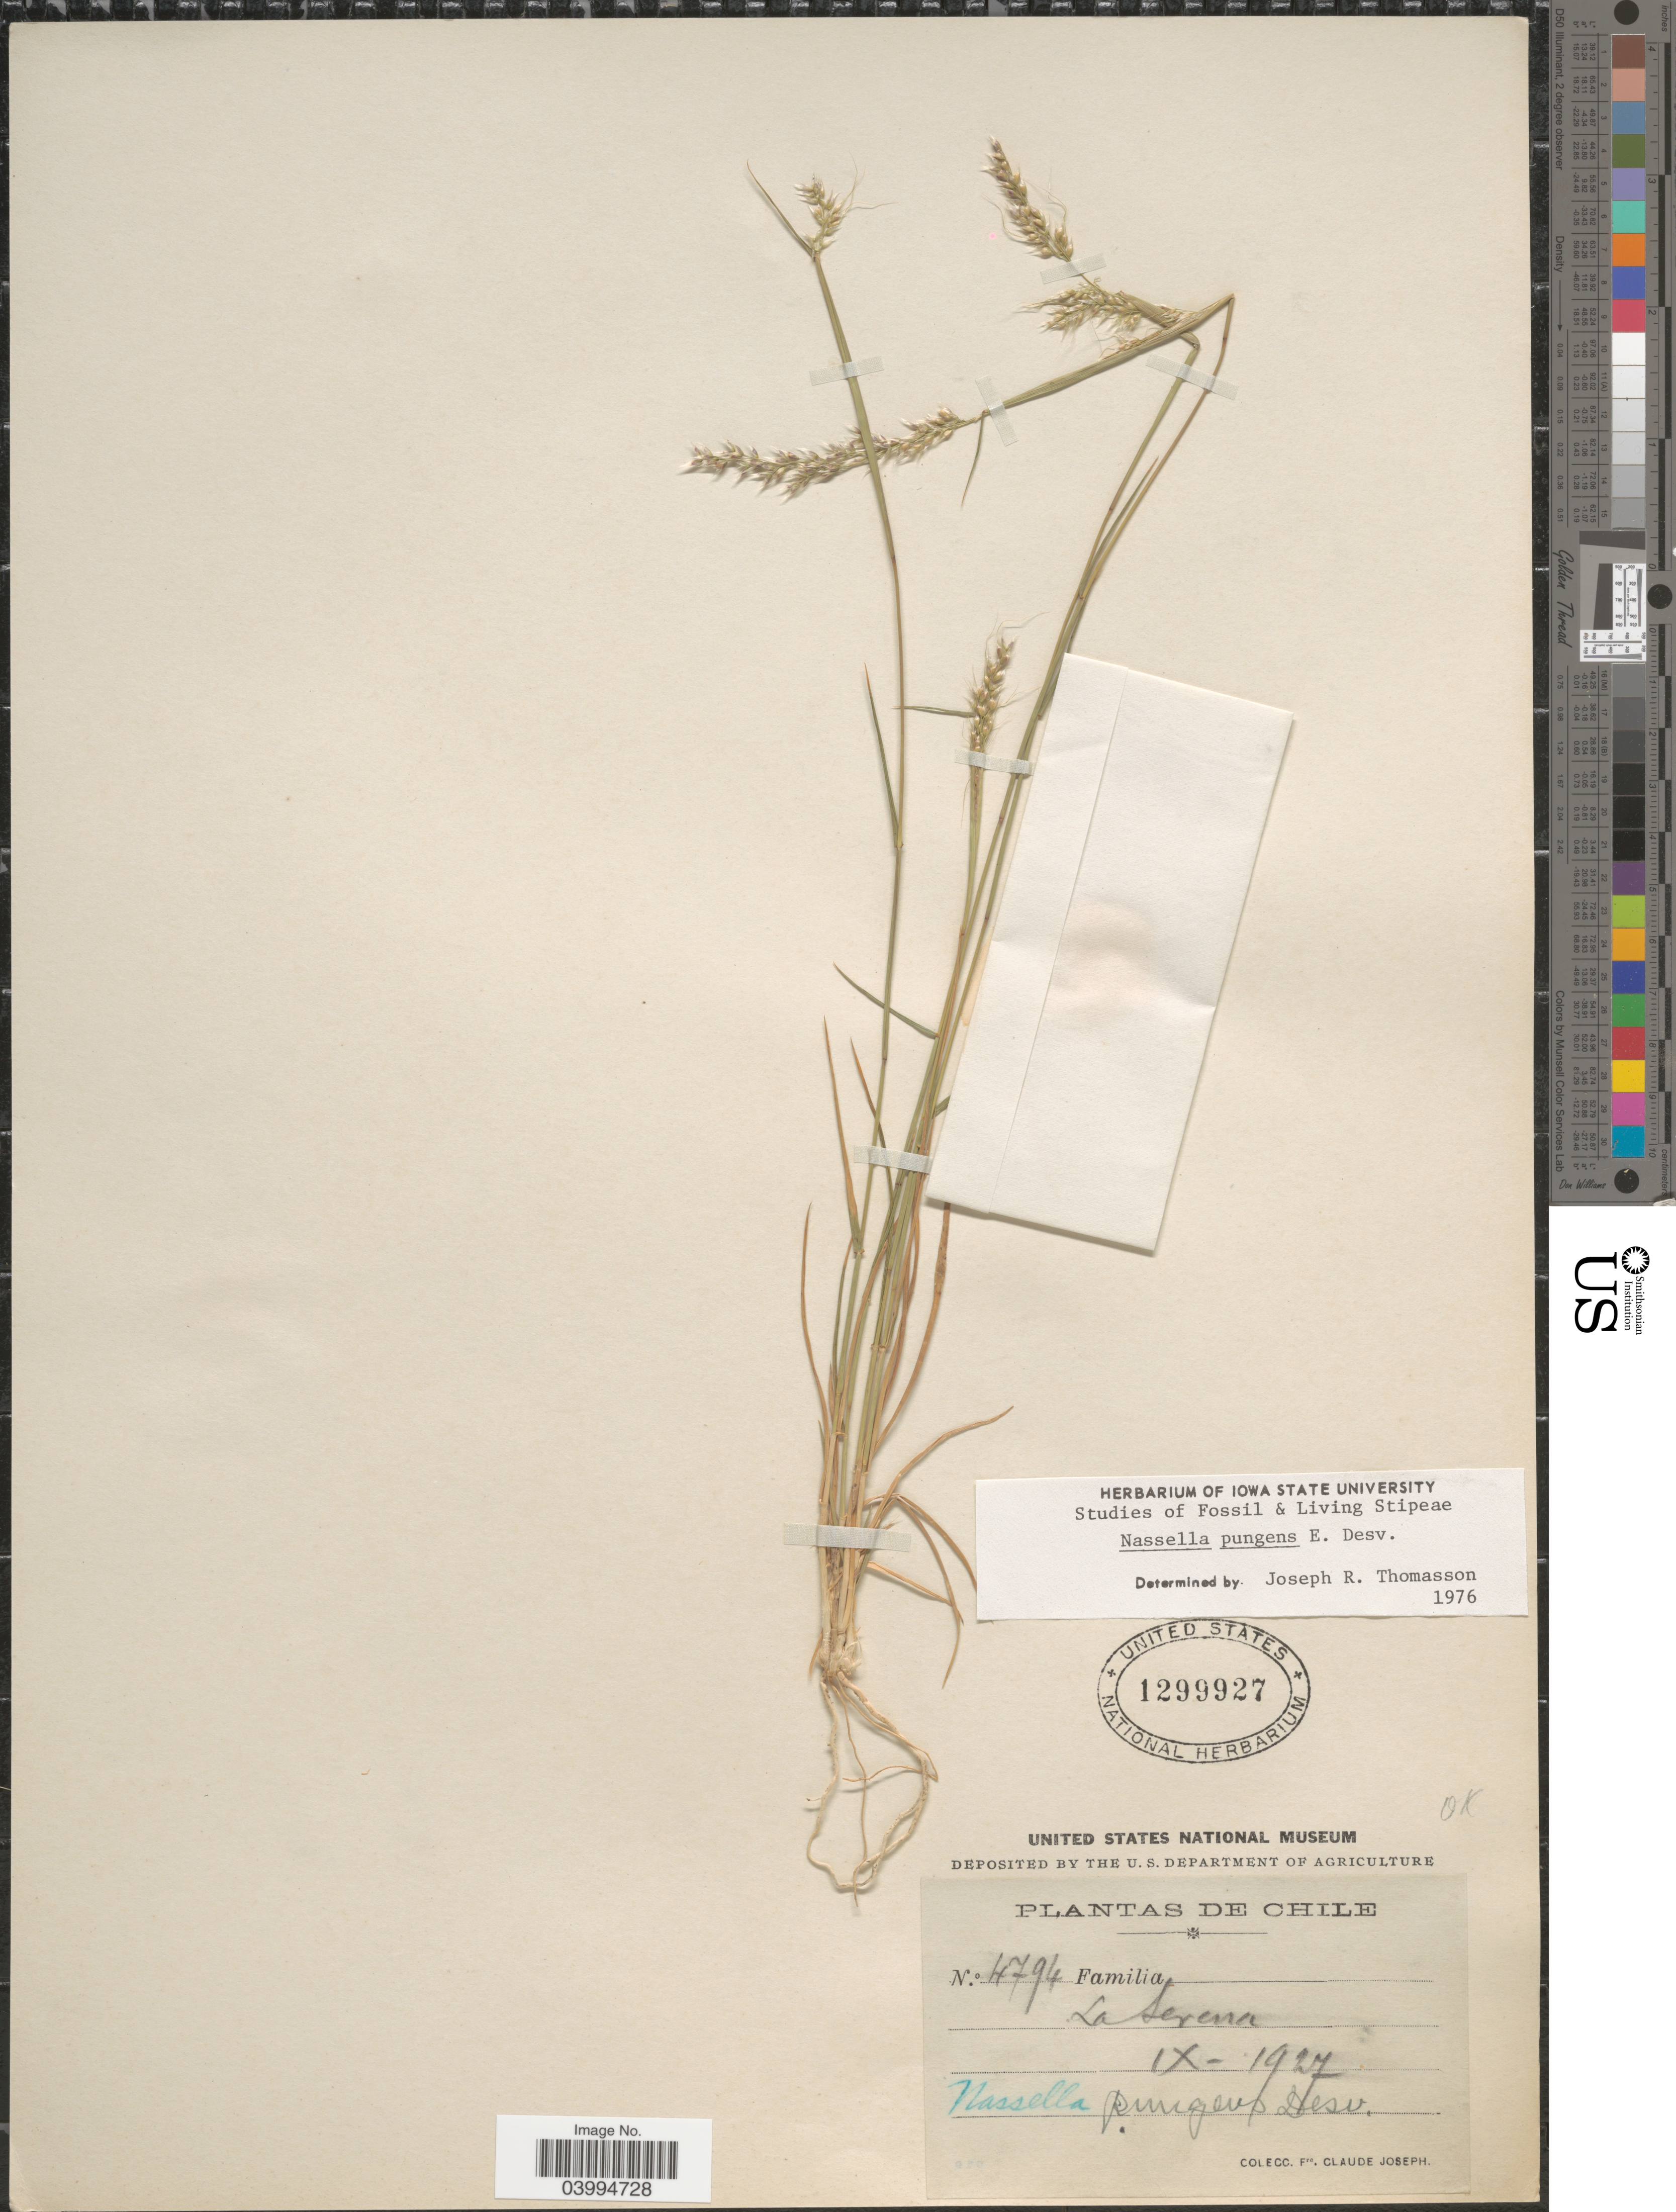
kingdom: Plantae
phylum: Tracheophyta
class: Liliopsida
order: Poales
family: Poaceae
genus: Nassella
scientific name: Nassella pungens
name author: É. Desv.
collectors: Bro. Claude-Joseph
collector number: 4794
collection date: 1927-09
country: Chile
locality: La Serena.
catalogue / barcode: US 1299927